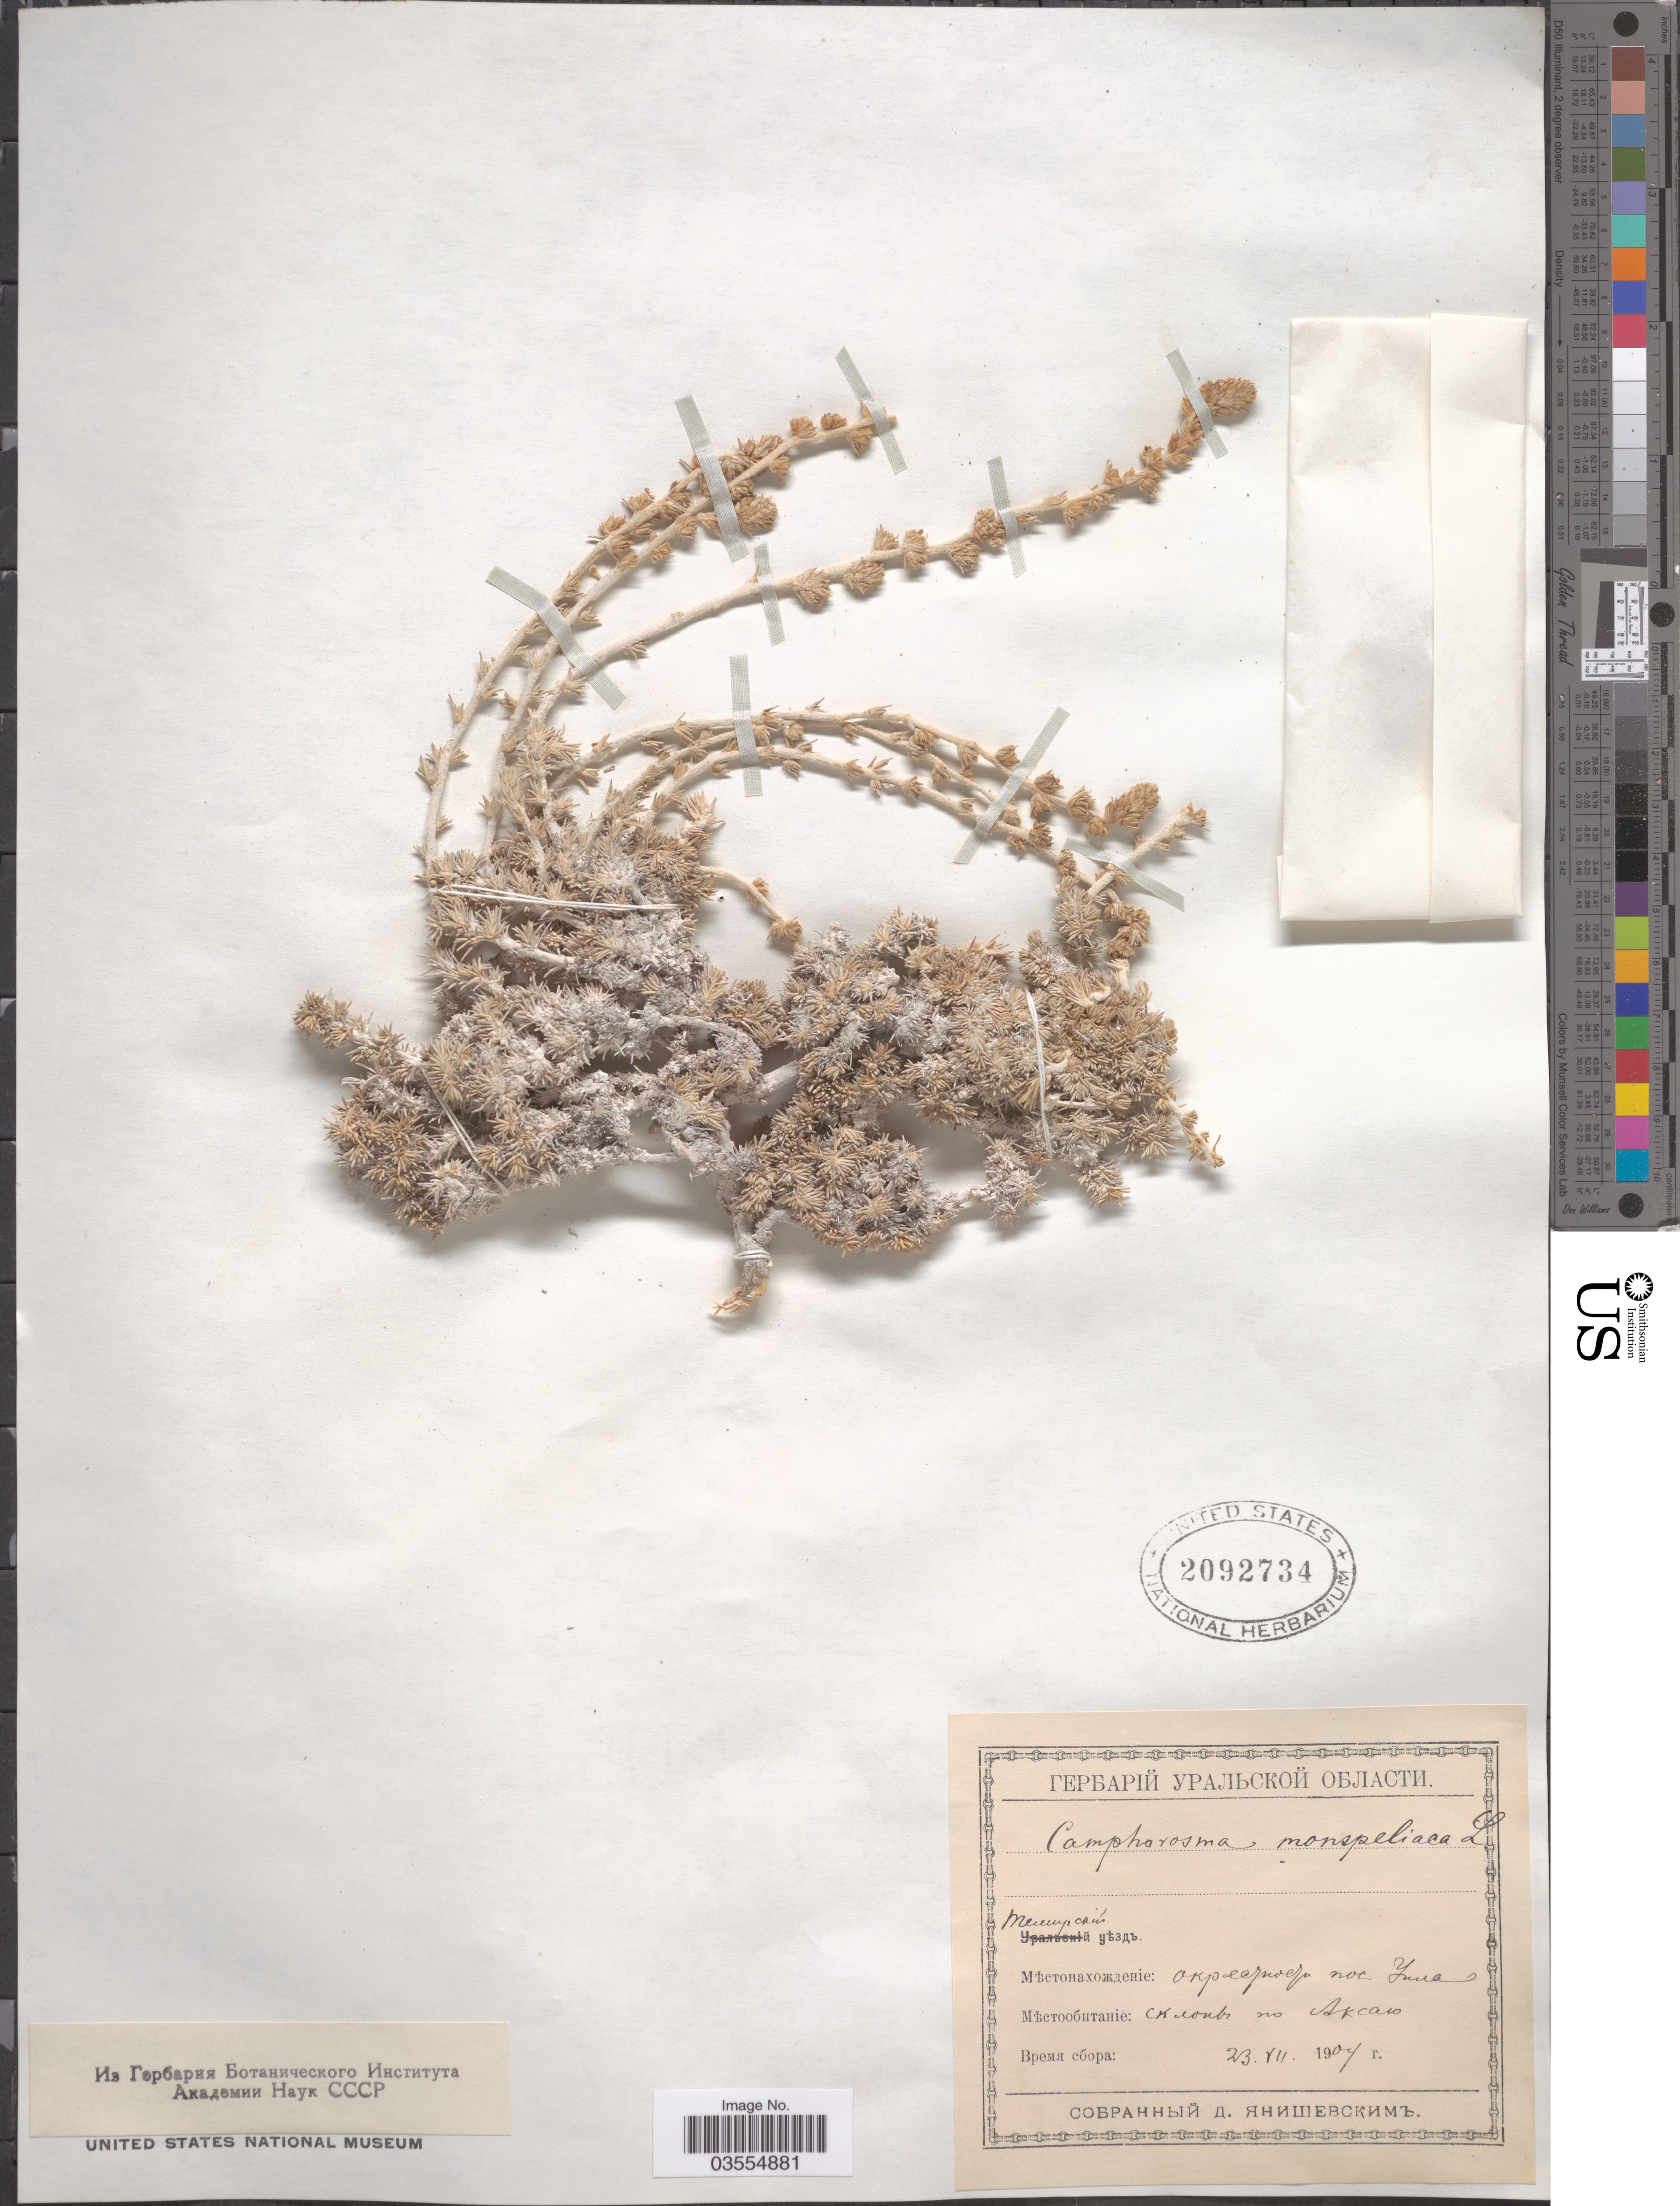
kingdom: Plantae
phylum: Tracheophyta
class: Magnoliopsida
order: Caryophyllales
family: Amaranthaceae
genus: Camphorosma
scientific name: Camphorosma monspeliaca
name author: L.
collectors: D. Yanishevskiy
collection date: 1904-07-23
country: Kazakhstan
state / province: Almaty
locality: Slopes along Aksai.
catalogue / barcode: US 2092734